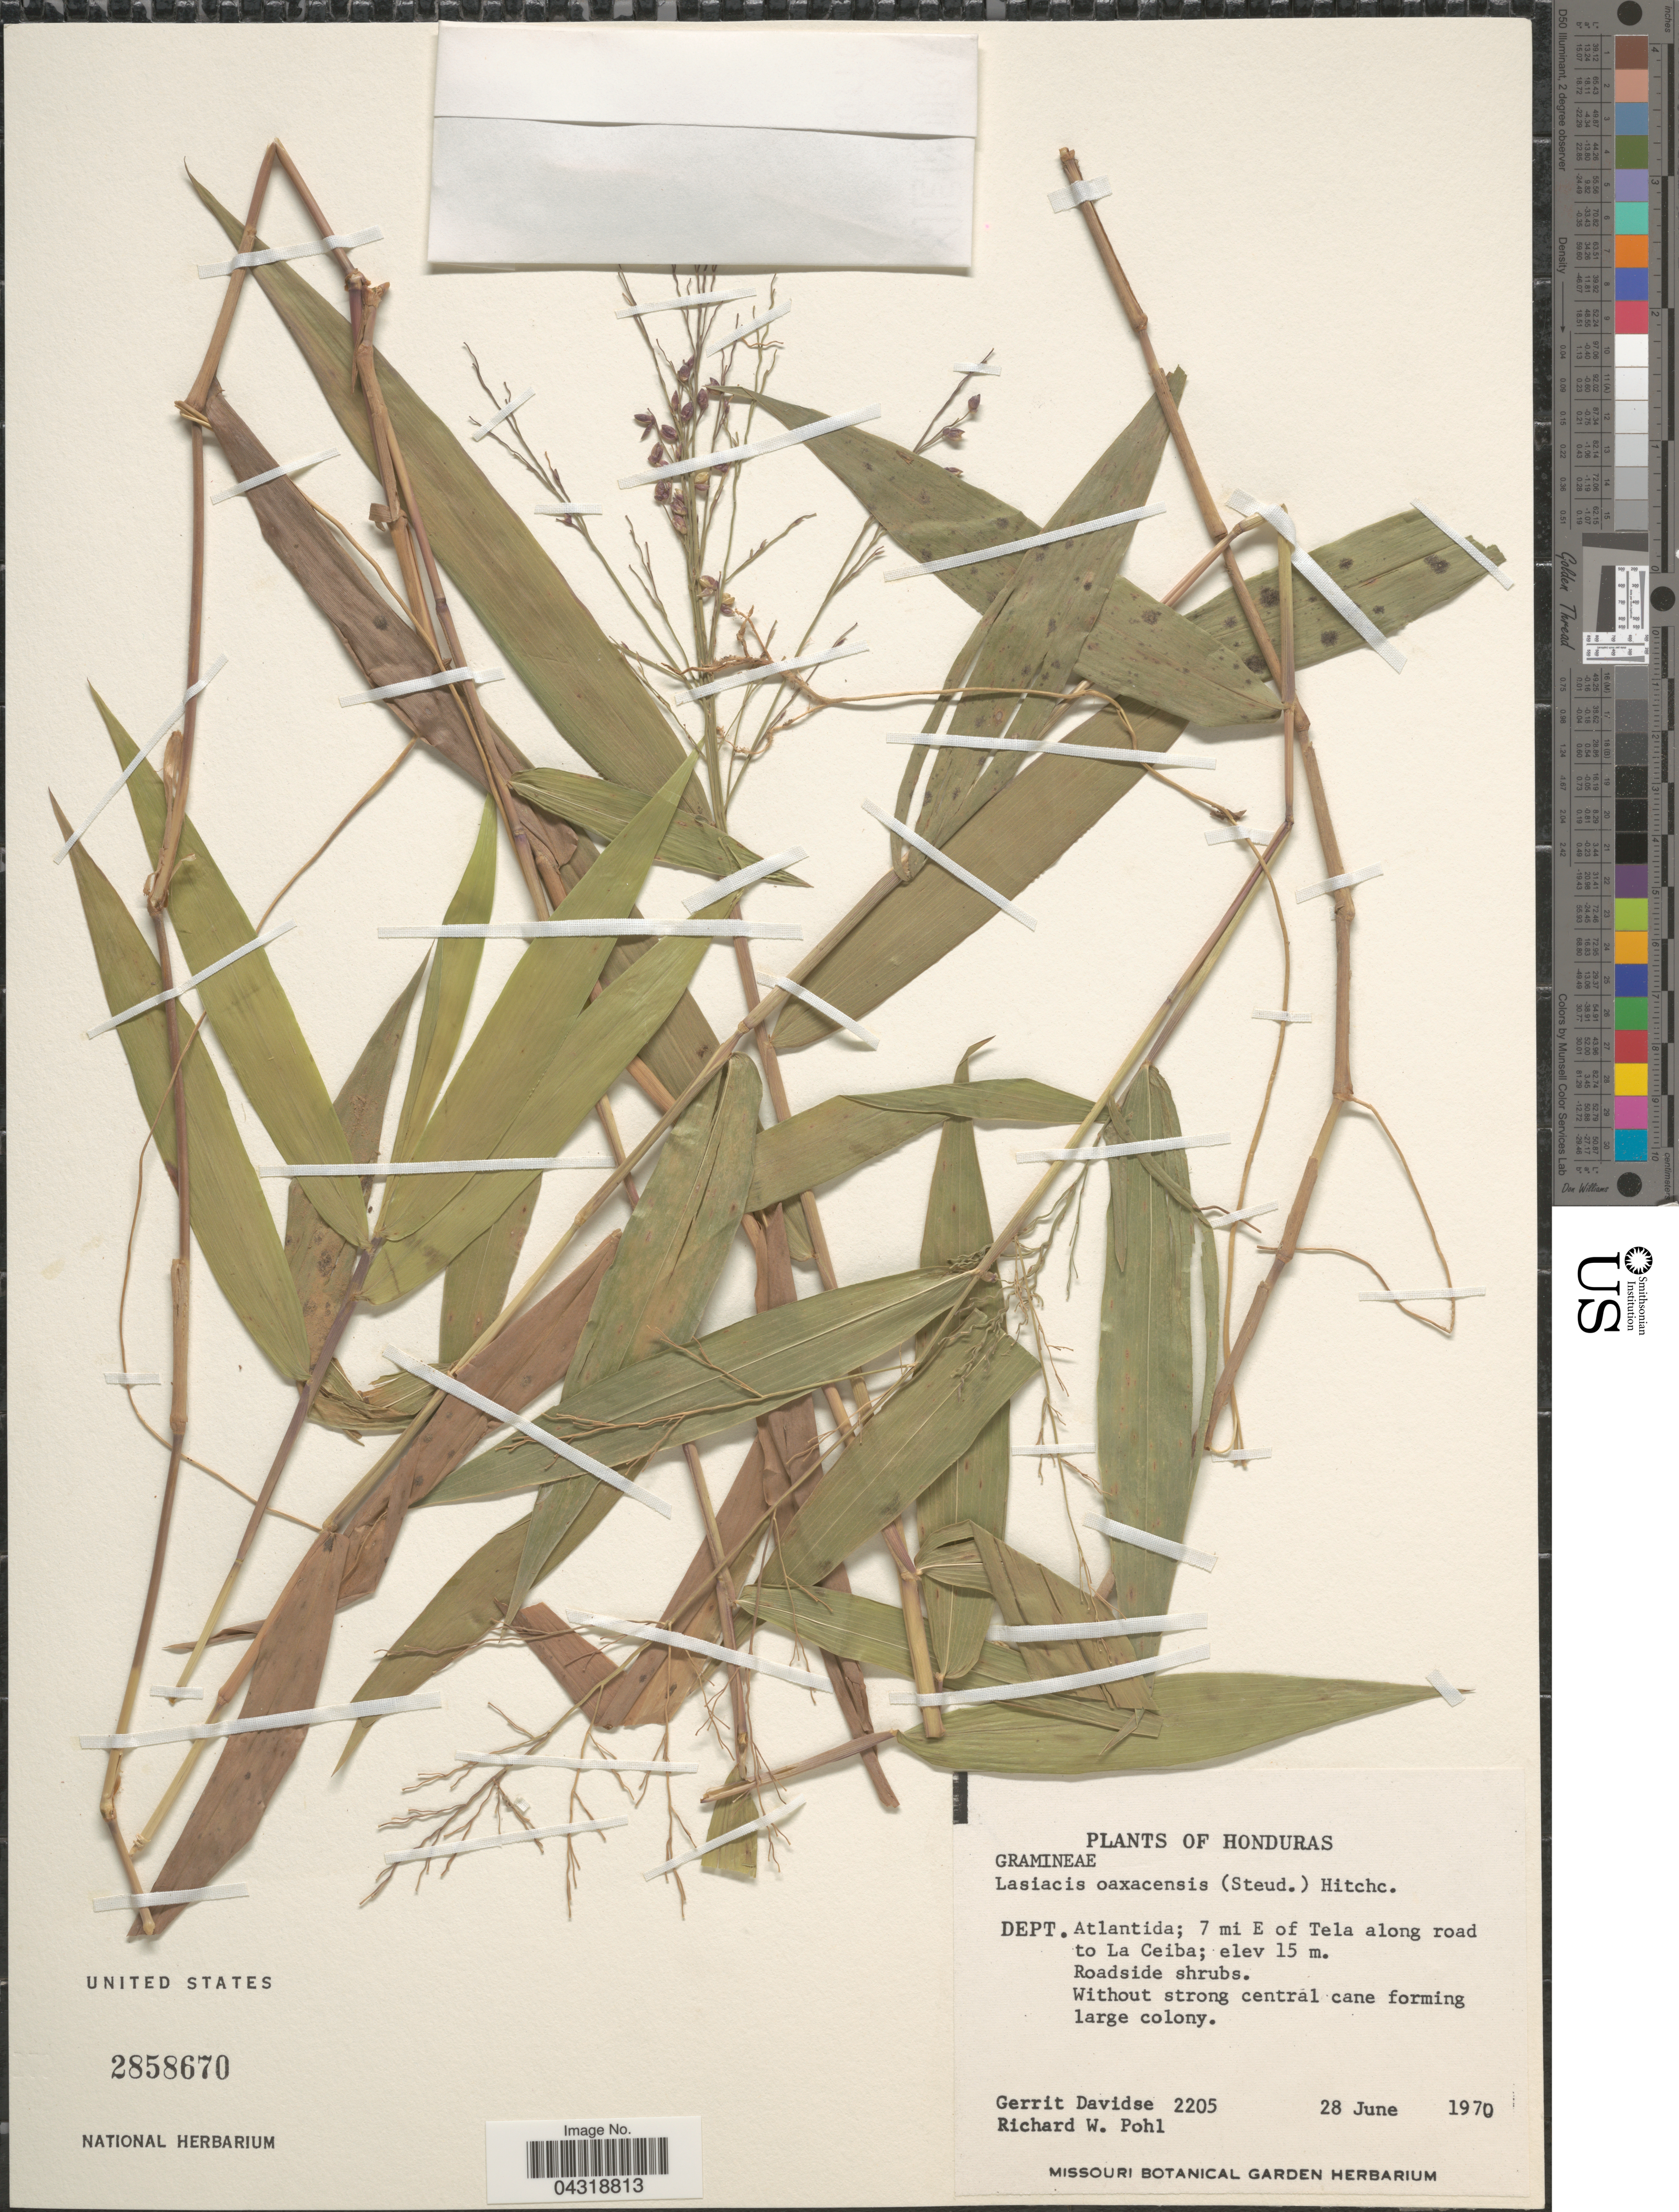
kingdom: Plantae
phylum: Tracheophyta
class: Liliopsida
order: Poales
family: Poaceae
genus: Lasiacis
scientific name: Lasiacis oaxacensis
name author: (Steud.) Hitchc.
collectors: G. Davidse & R. W. Pohl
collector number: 2205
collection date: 1970-06-28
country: Honduras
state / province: Atlantida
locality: Dept. Atlantida; 7 mi E of Tela along road to La Ceiba.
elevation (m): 15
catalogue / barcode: US 2858670